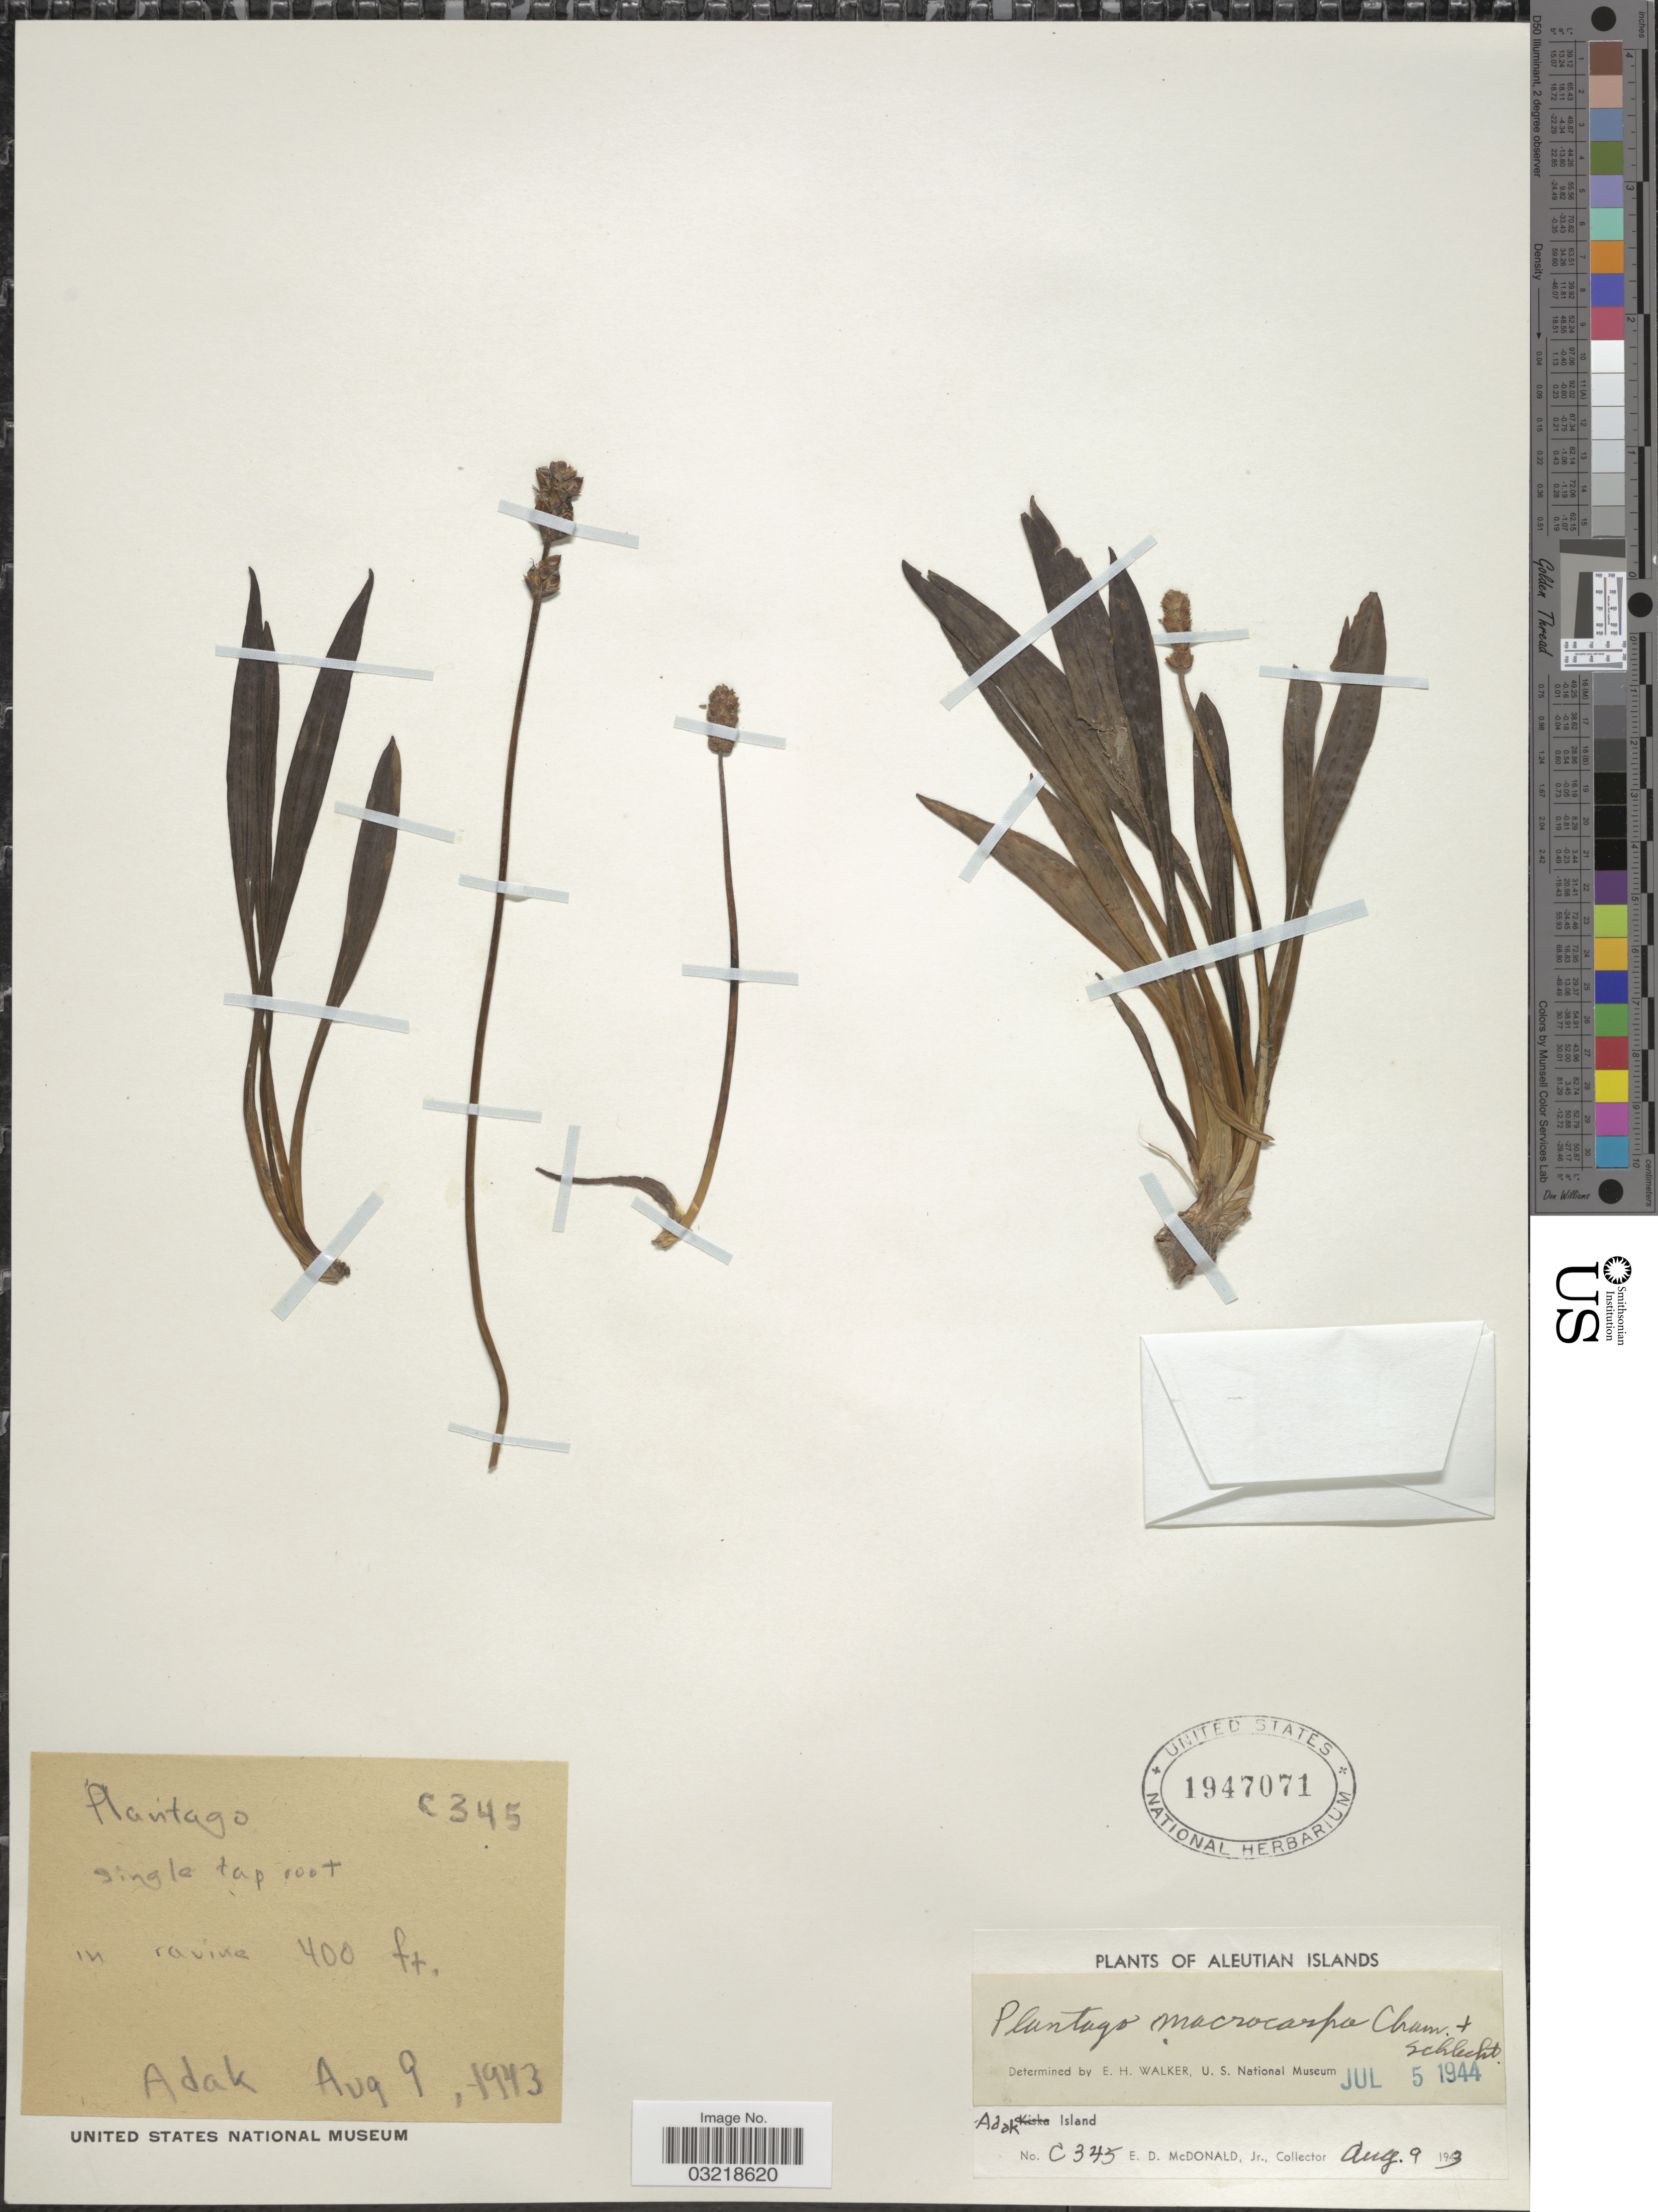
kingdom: Plantae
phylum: Tracheophyta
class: Magnoliopsida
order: Lamiales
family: Plantaginaceae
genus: Plantago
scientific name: Plantago macrocarpa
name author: Cham. & Schltdl.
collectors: E. D. McDonald Jr.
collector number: C345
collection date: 1943-08-09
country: United States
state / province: Alaska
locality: Aleutian Islands. Adak Island. Adak.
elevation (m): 122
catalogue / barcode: US 1947071